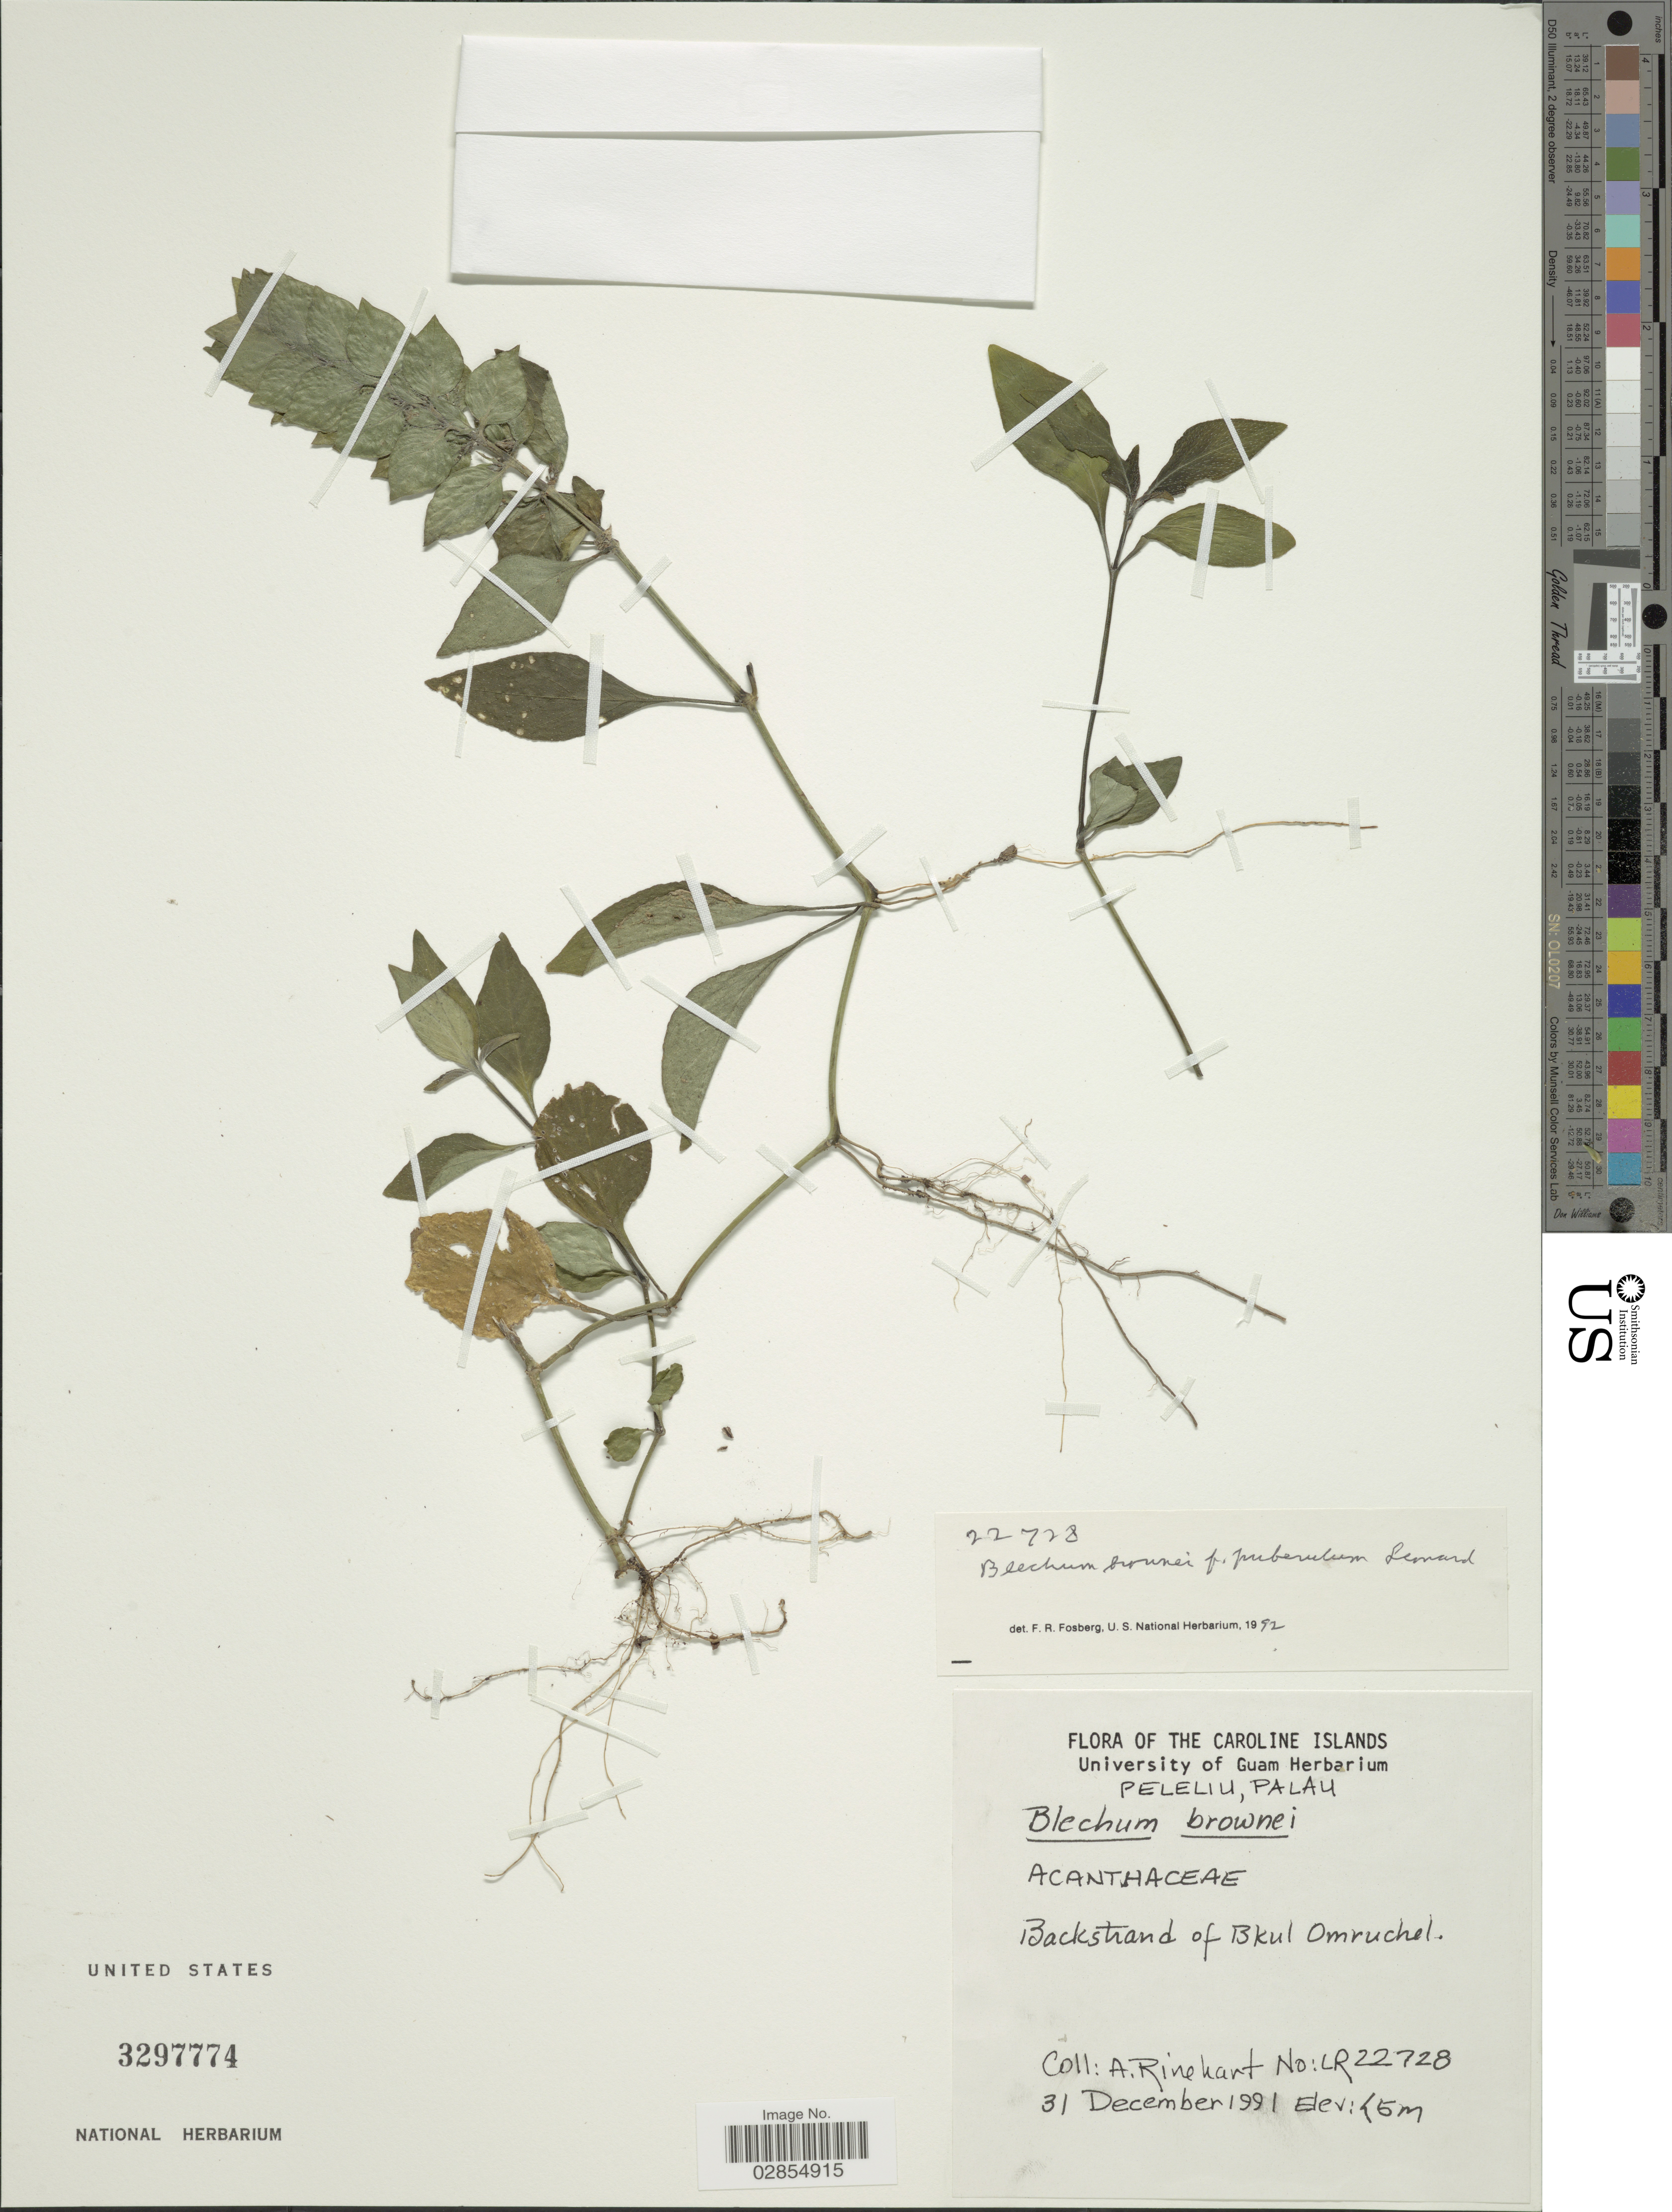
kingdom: Plantae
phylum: Tracheophyta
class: Magnoliopsida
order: Lamiales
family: Acanthaceae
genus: Blechum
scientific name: Blechum pyramidatum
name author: (Lam.) Urb.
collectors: A. Rinehart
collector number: LR22728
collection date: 1991-12-31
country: Palau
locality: Caroline Islands. Peleliu, Palau. Backstrand of Bkul Omruchel.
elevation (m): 5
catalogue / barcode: US 3297774